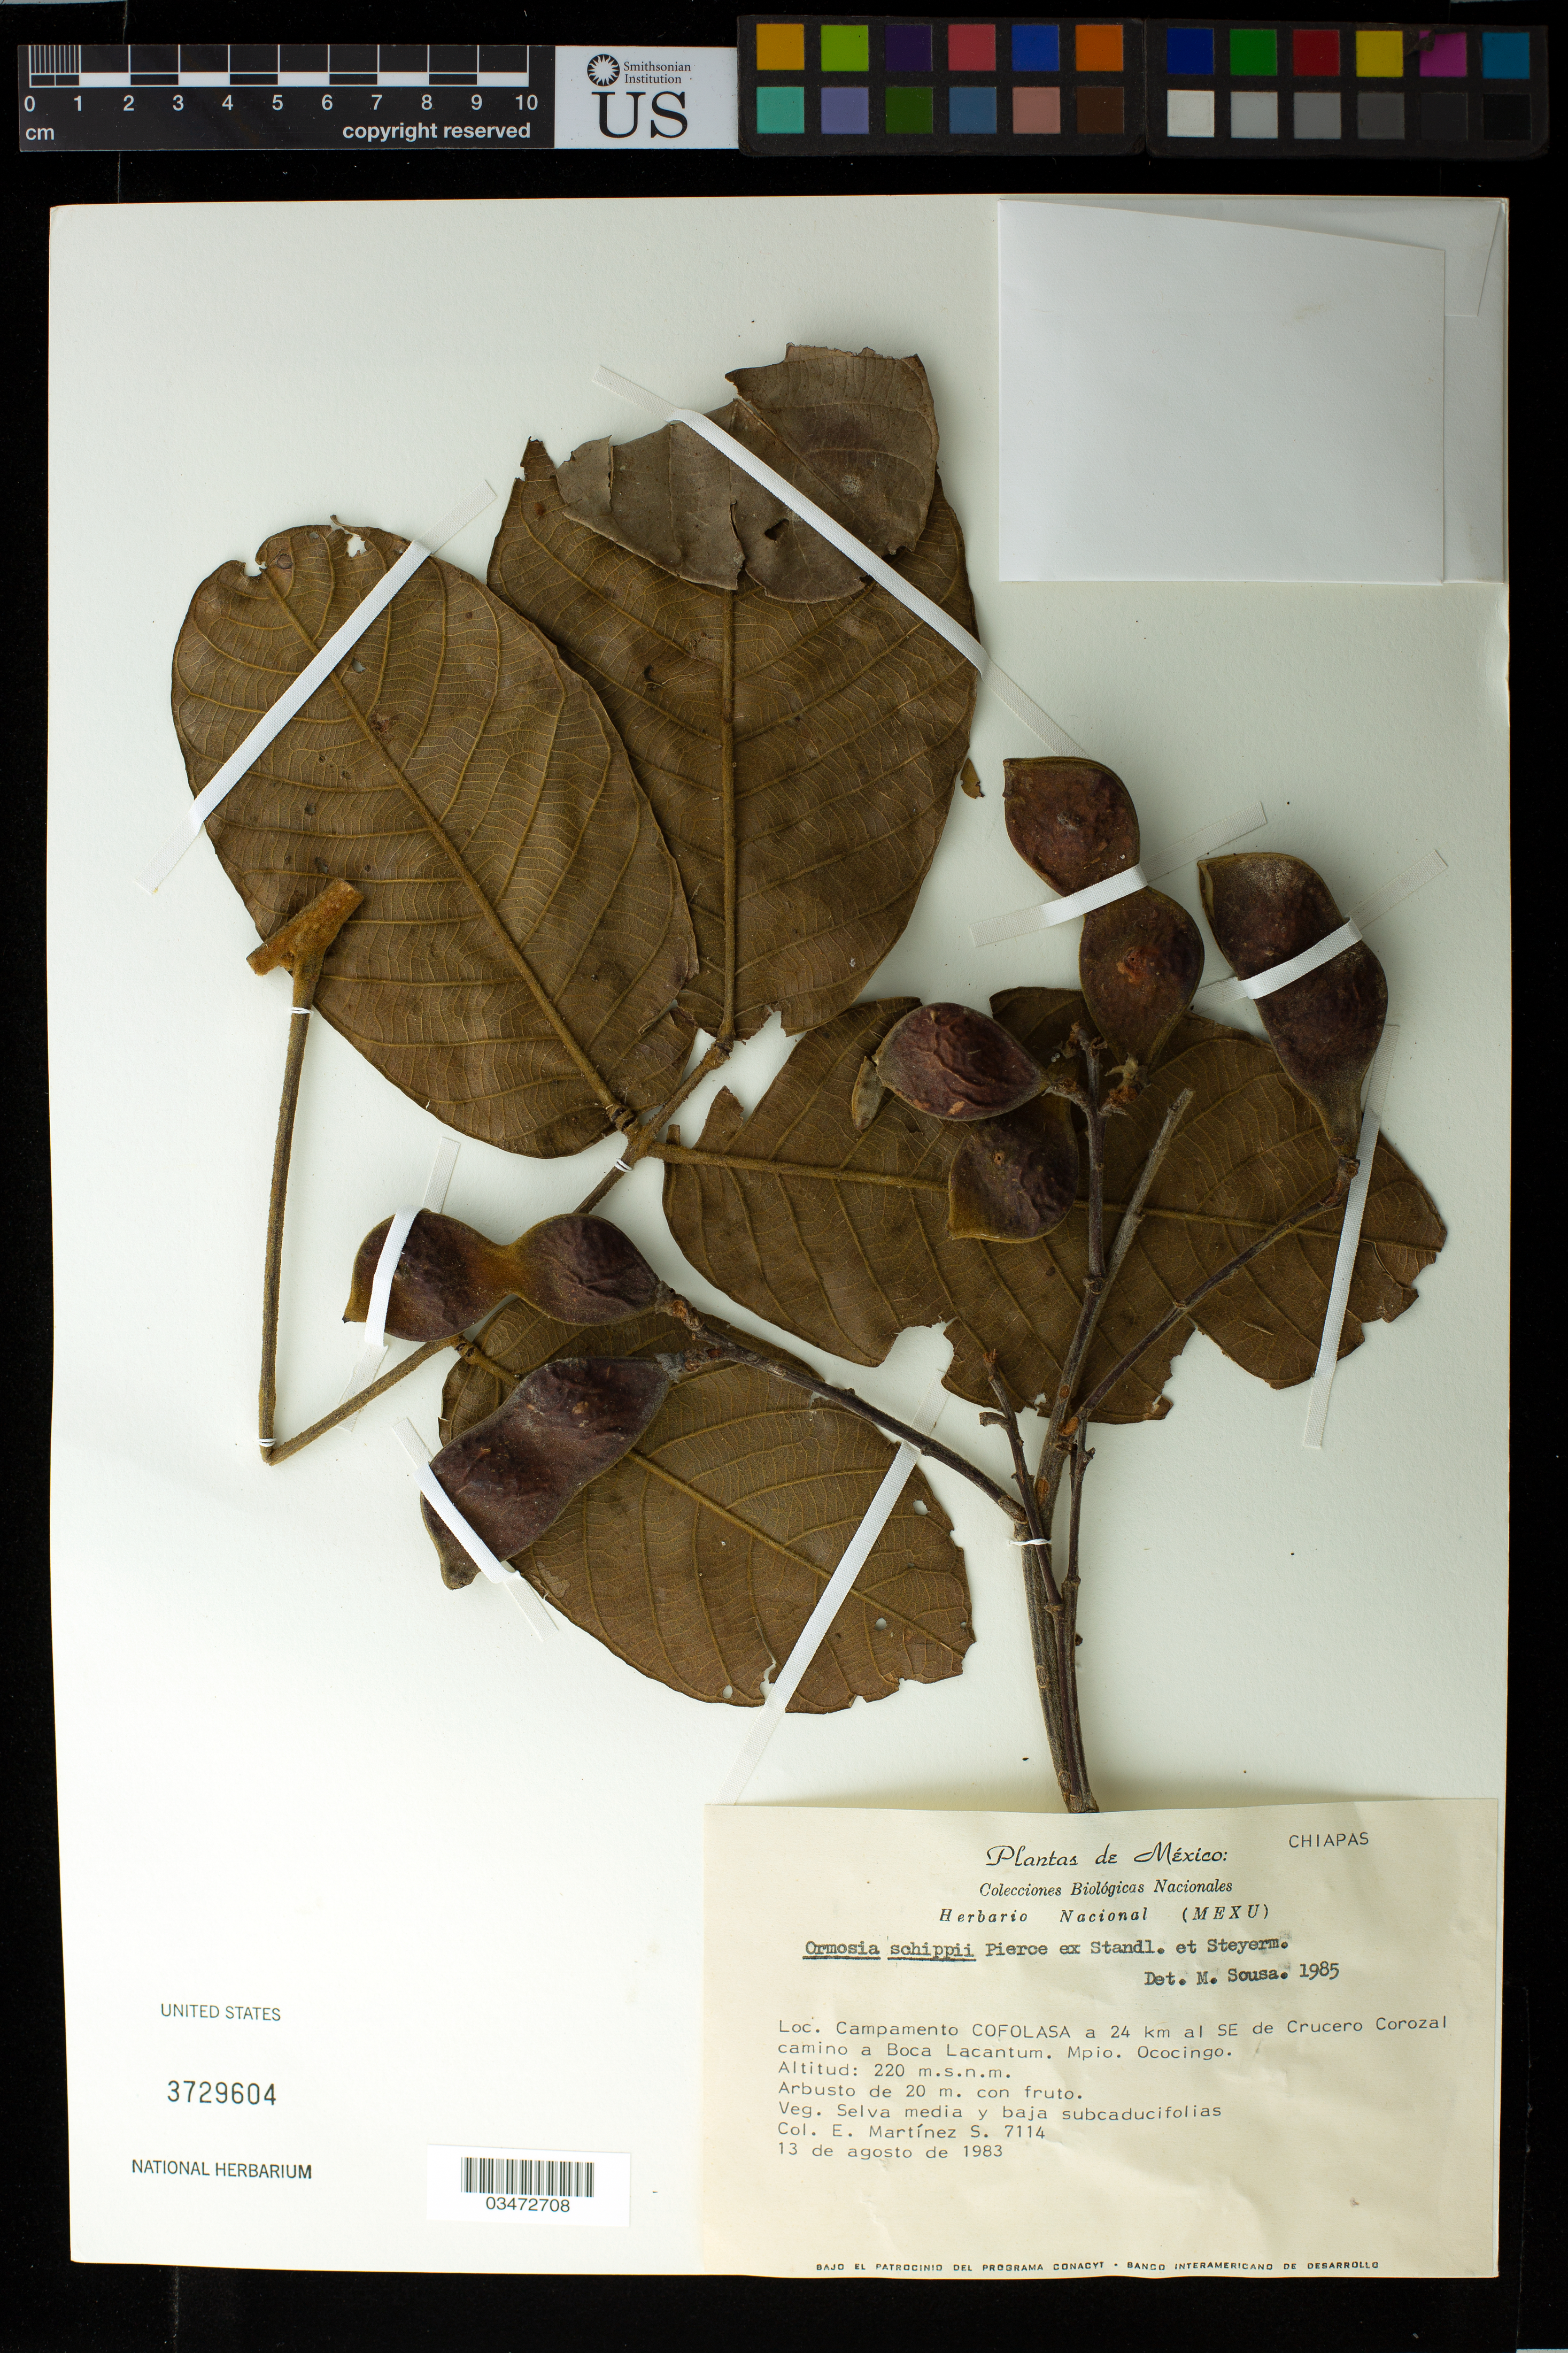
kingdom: Plantae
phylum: Tracheophyta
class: Magnoliopsida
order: Fabales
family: Fabaceae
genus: Ormosia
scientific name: Ormosia schippii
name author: Pierce ex Standl. & Steyerm.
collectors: E. M. Martínez S.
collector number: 7114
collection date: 1983-08-13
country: Mexico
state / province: Chiapas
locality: Loc. Campamento Cofolasa a 24 km al SE de Crucero Corozal camino a Boca Lacantum. Mpio. Ococingo.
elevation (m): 220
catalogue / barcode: US 3729604